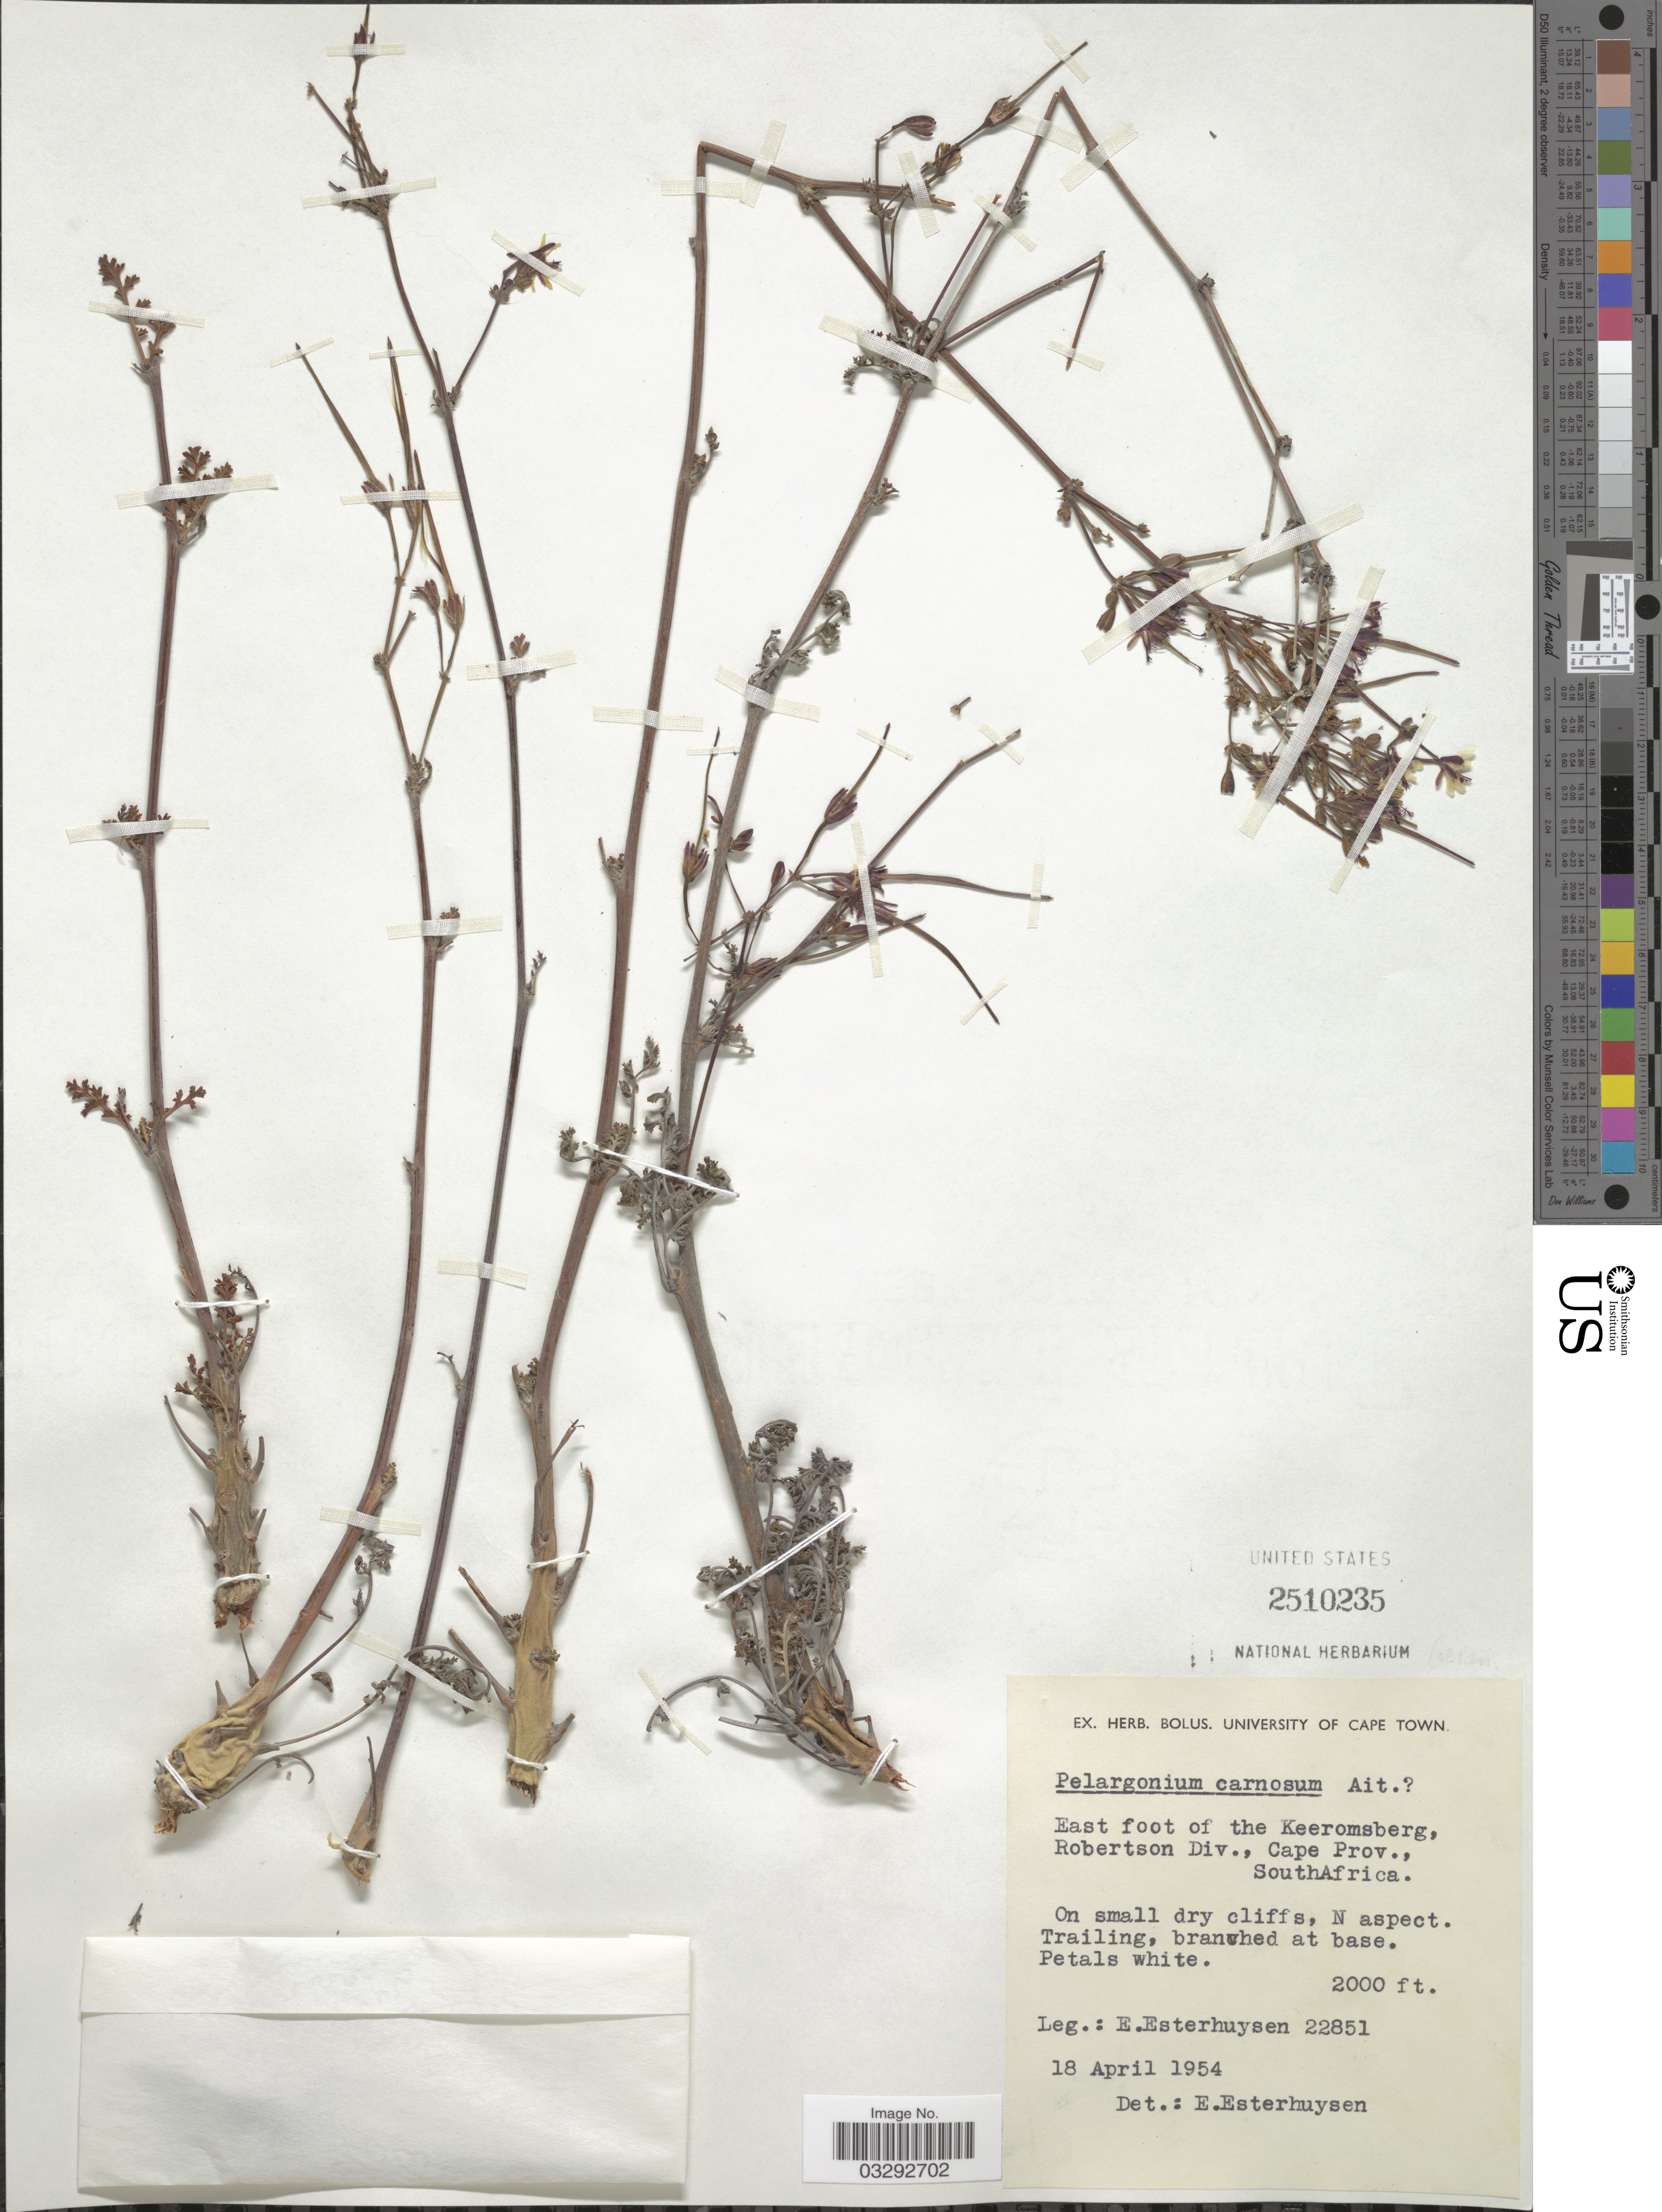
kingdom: Plantae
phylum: Tracheophyta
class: Magnoliopsida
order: Geraniales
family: Geraniaceae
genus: Pelargonium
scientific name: Pelargonium carnosum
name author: (L.) L'Hér.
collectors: E. E. Esterhuysen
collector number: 22851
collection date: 1954-04-18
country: South Africa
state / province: Western Cape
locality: East foot of the Keeromsberg, Robertson Div.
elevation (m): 610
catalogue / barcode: US 2510235